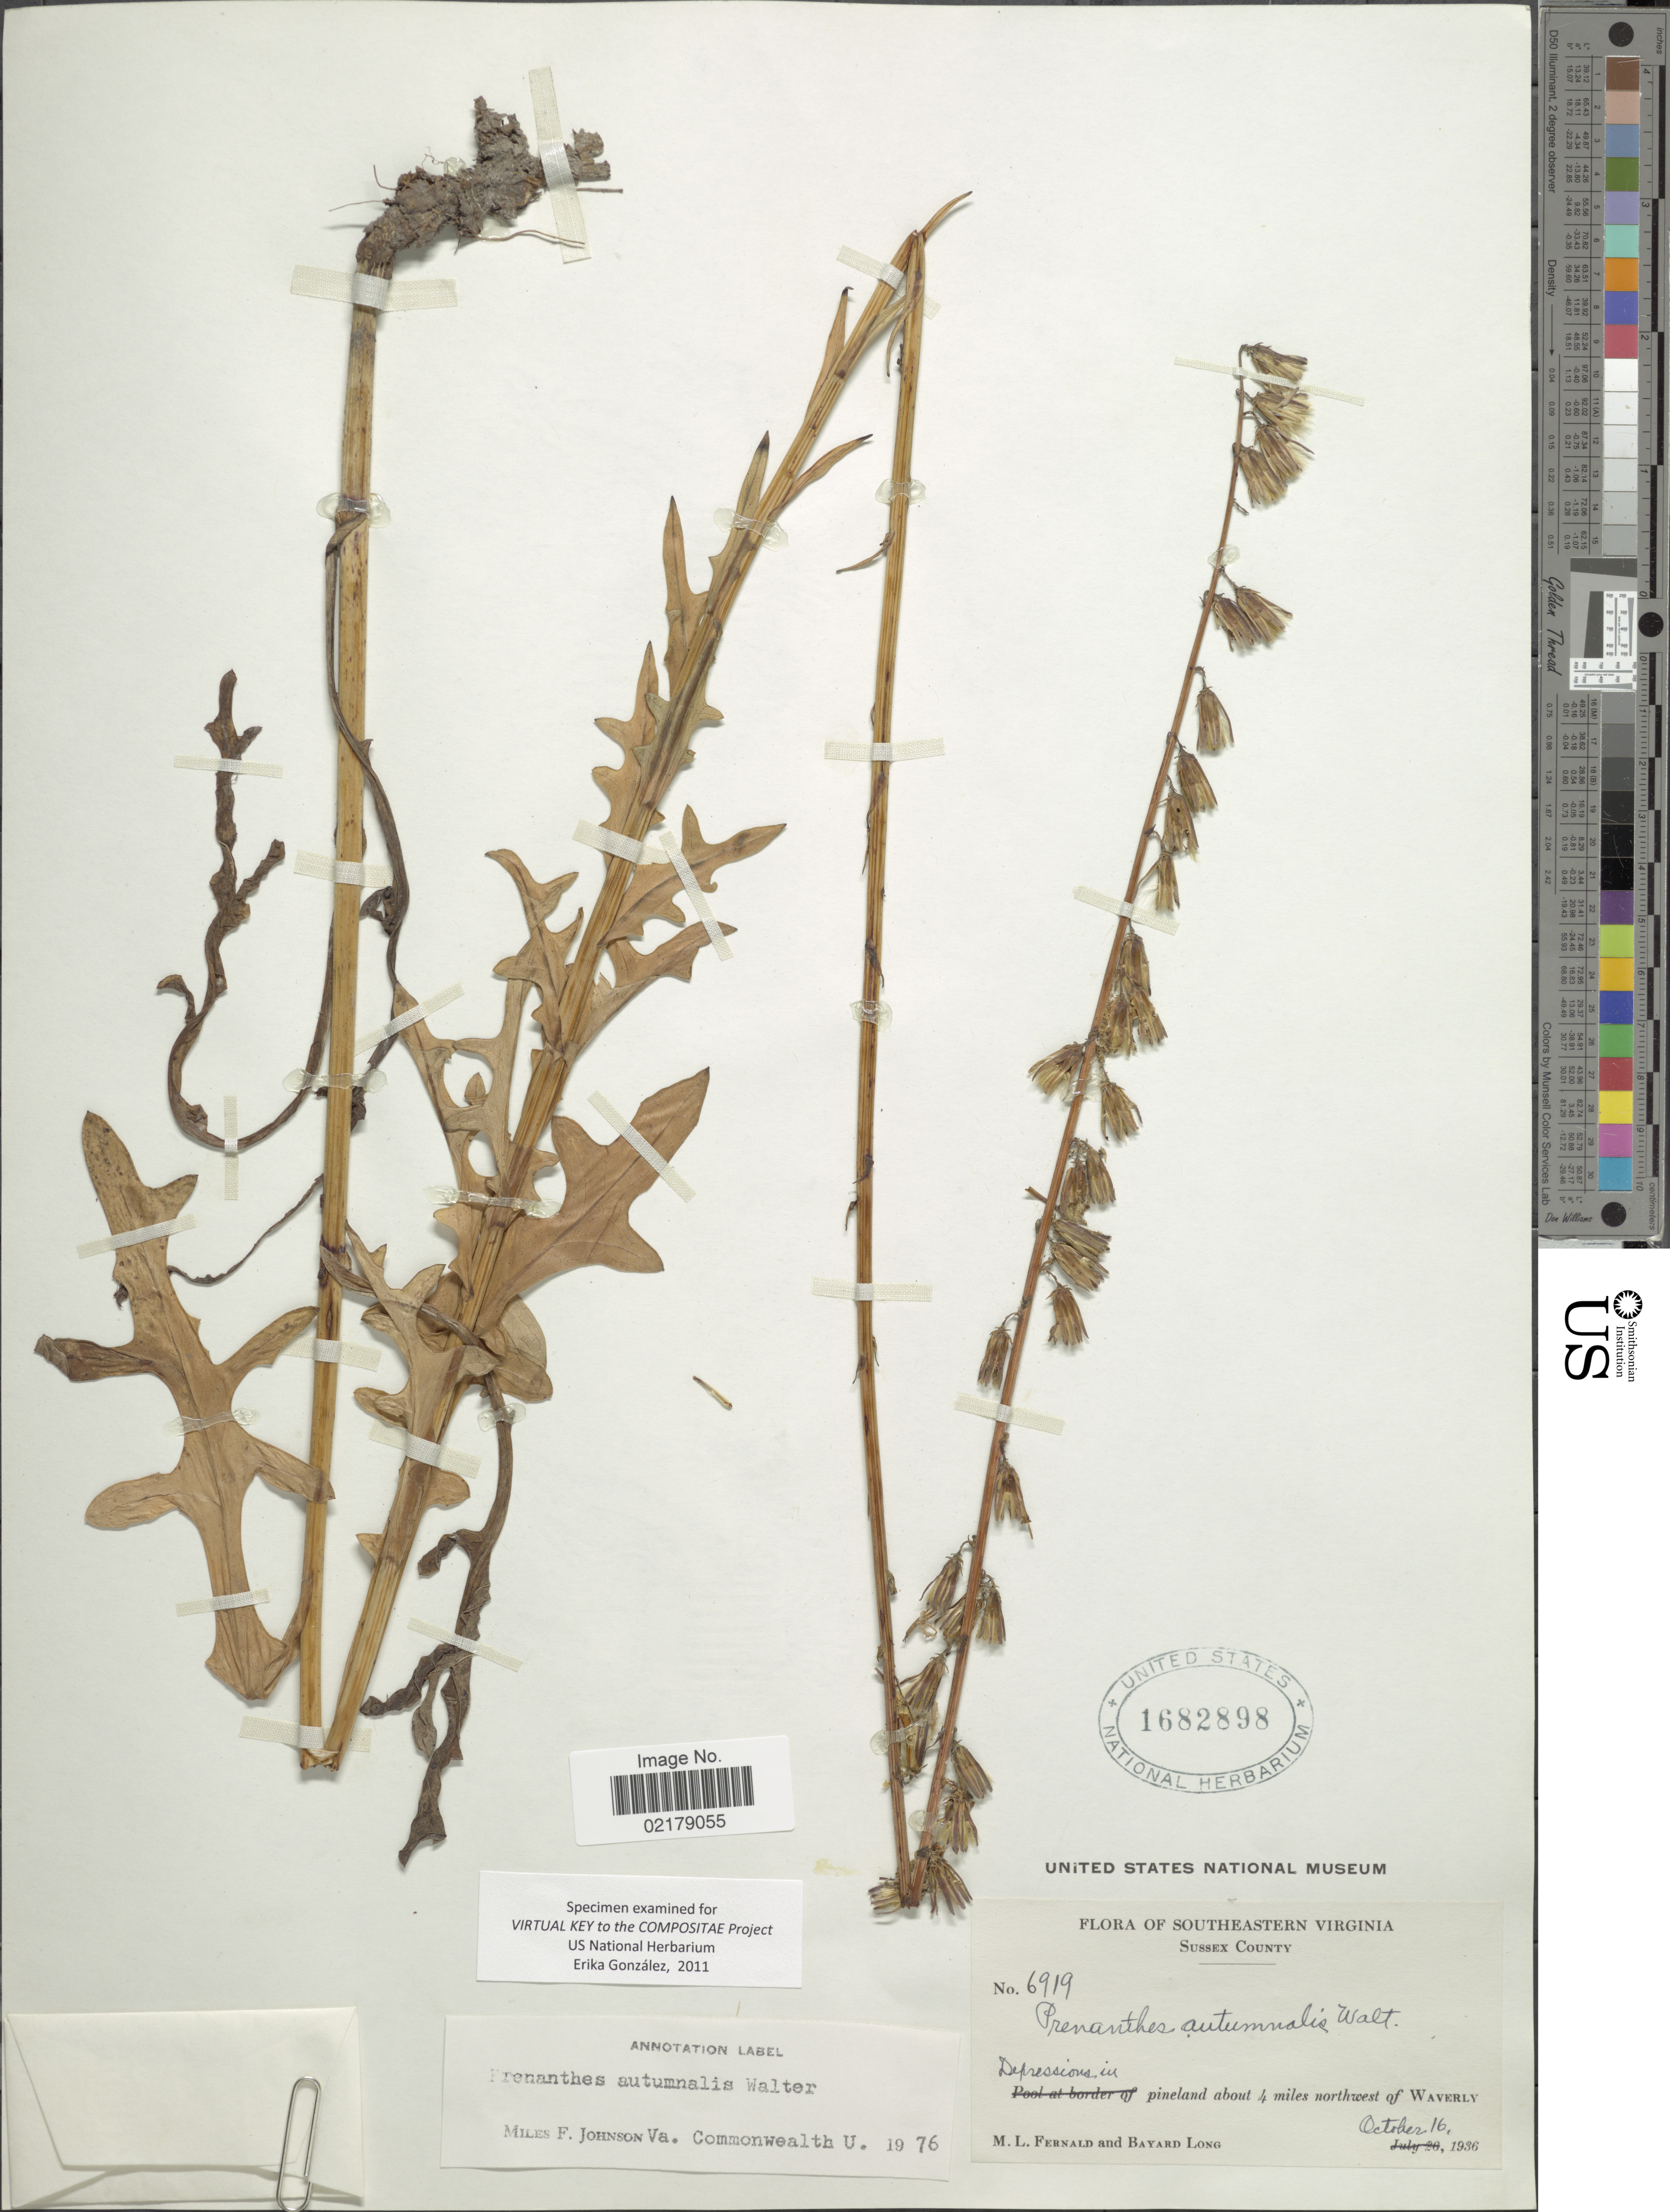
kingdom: Plantae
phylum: Tracheophyta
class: Magnoliopsida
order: Asterales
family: Asteraceae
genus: Prenanthes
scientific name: Prenanthes autumnalis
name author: Walter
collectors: M. L. Fernald & B. Long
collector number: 6919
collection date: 1936-10-16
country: United States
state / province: Virginia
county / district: Sussex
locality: Southeastern Virginia, Sussex County, Depressions in pineland about 4 miles northwest of Waverly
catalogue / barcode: US 1682898